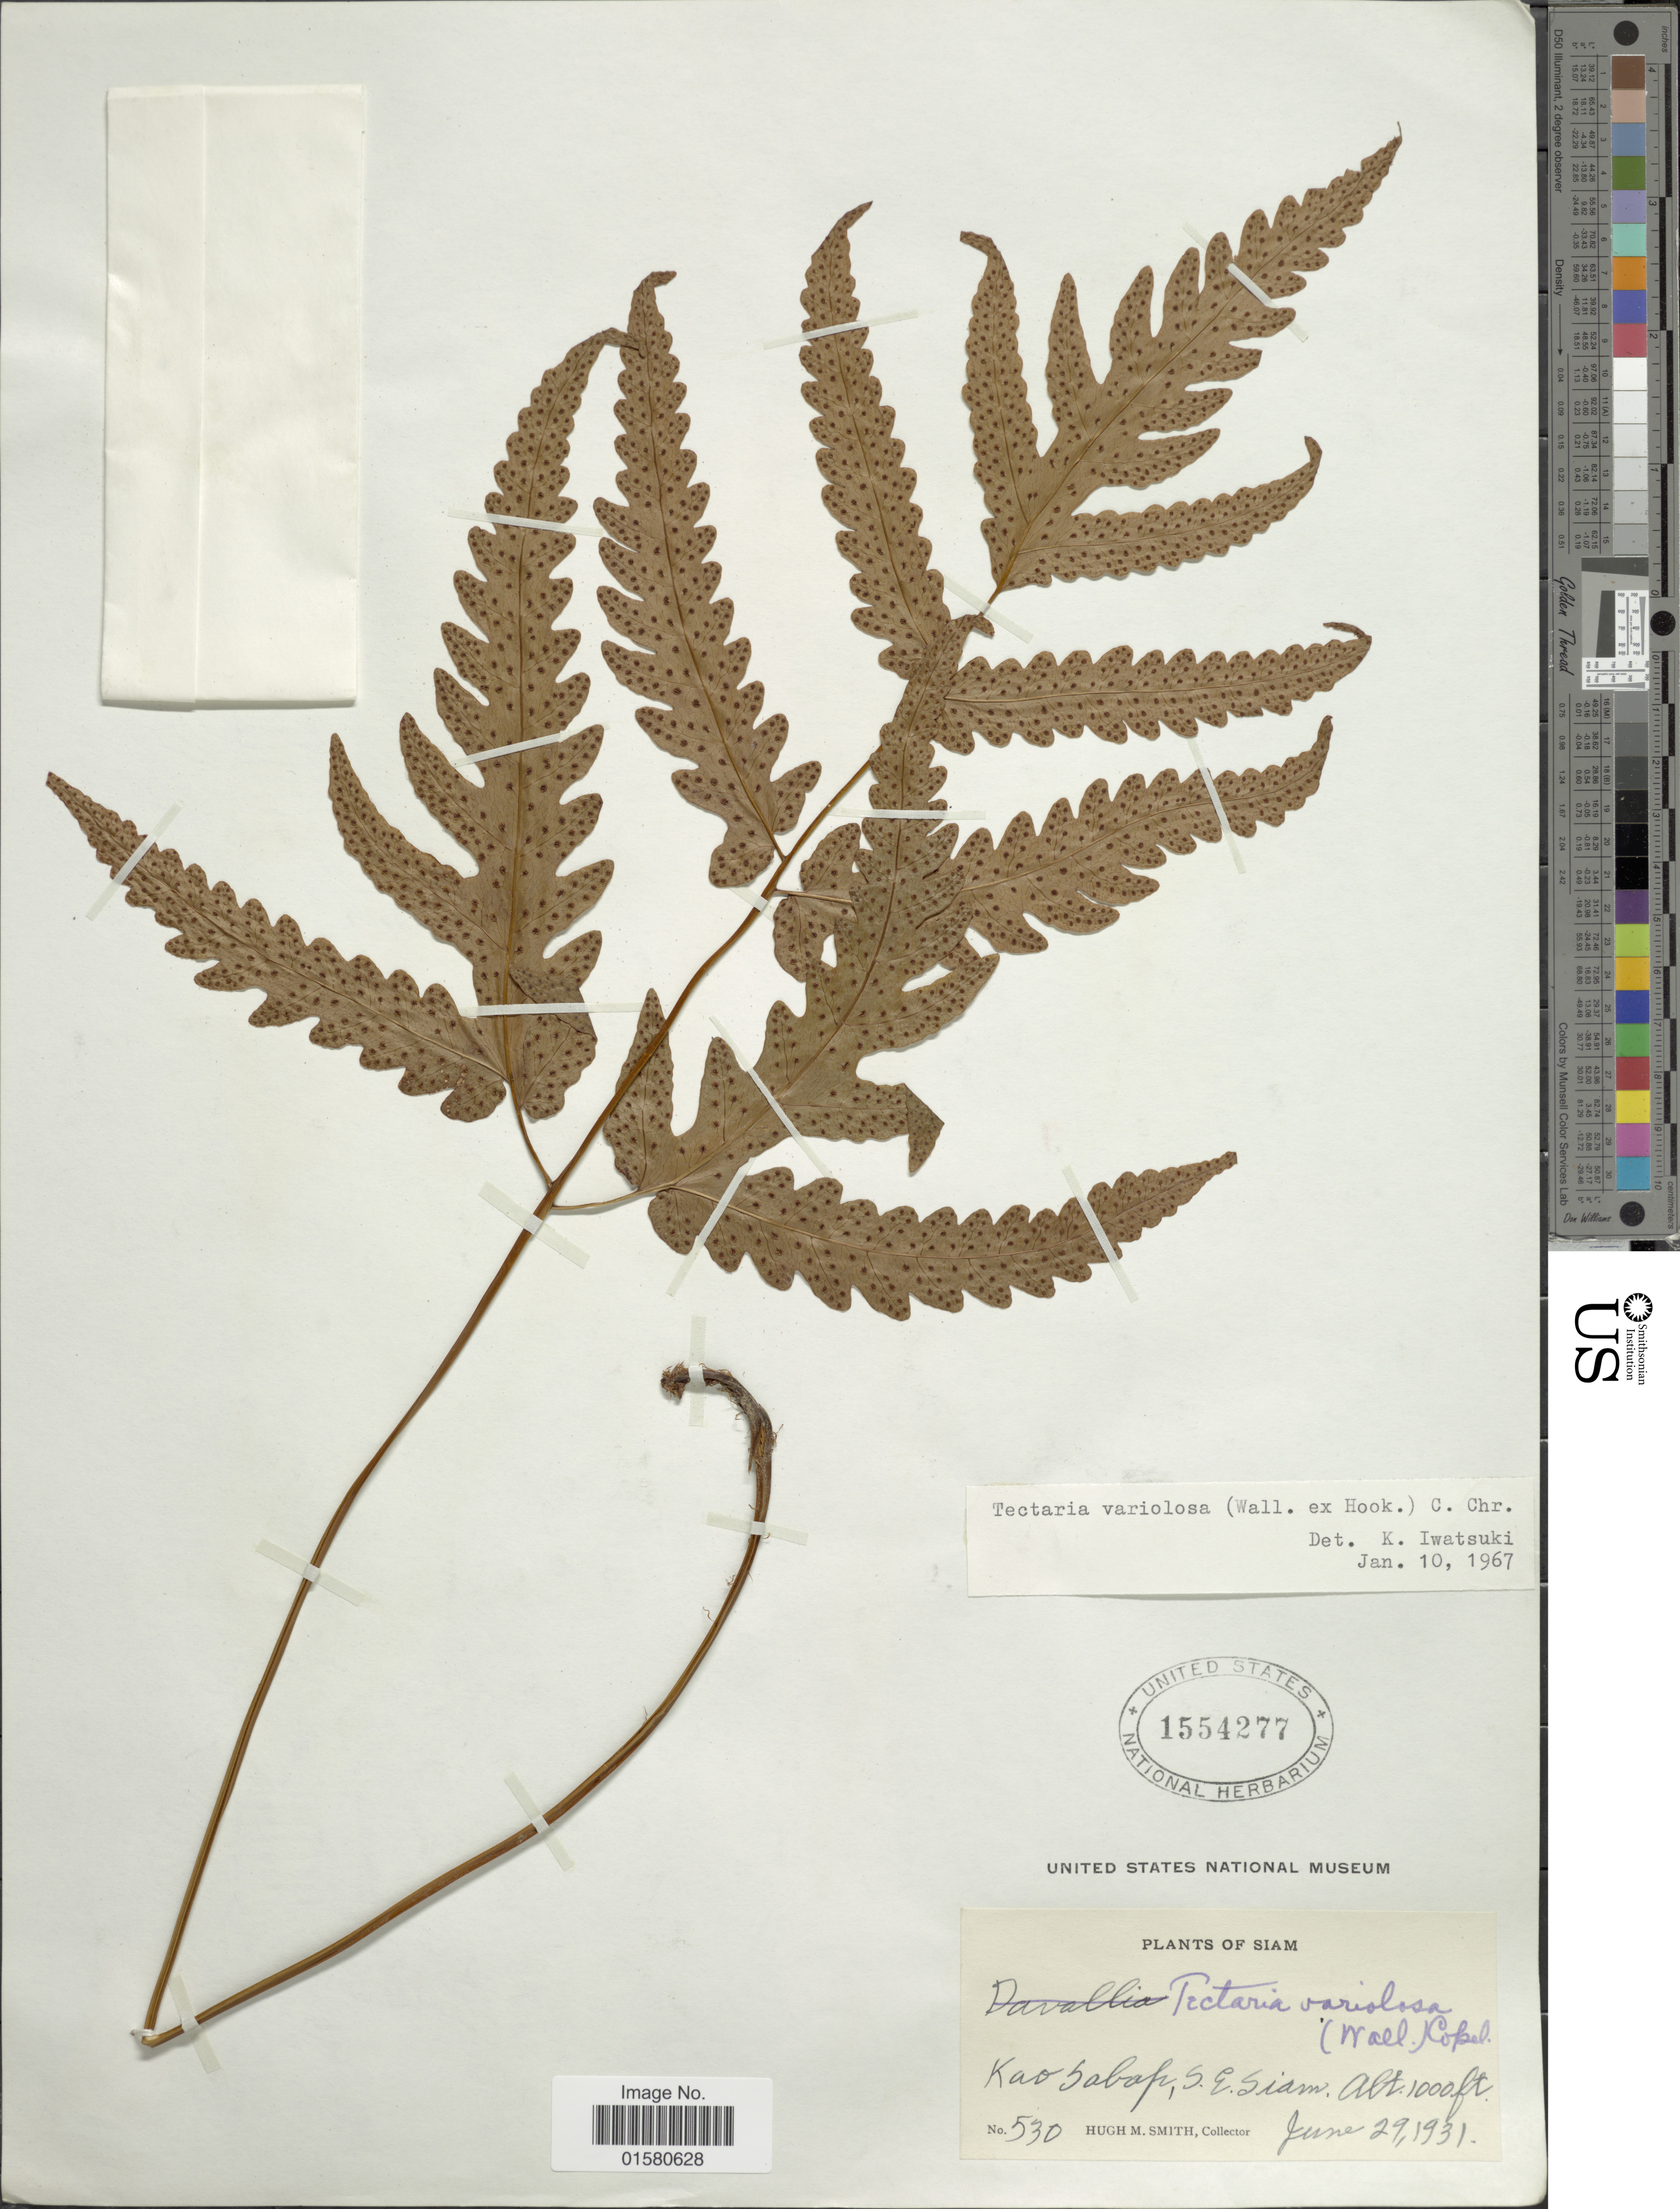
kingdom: Plantae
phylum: Tracheophyta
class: Polypodiopsida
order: Polypodiales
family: Tectariaceae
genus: Tectaria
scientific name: Tectaria variolosa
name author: (Wall. ex Hook.) C. Chr.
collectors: H. M. Smith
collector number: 530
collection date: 1931-06-29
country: Thailand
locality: Kao Sabap, S. E. Siam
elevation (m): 305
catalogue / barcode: US 1554277